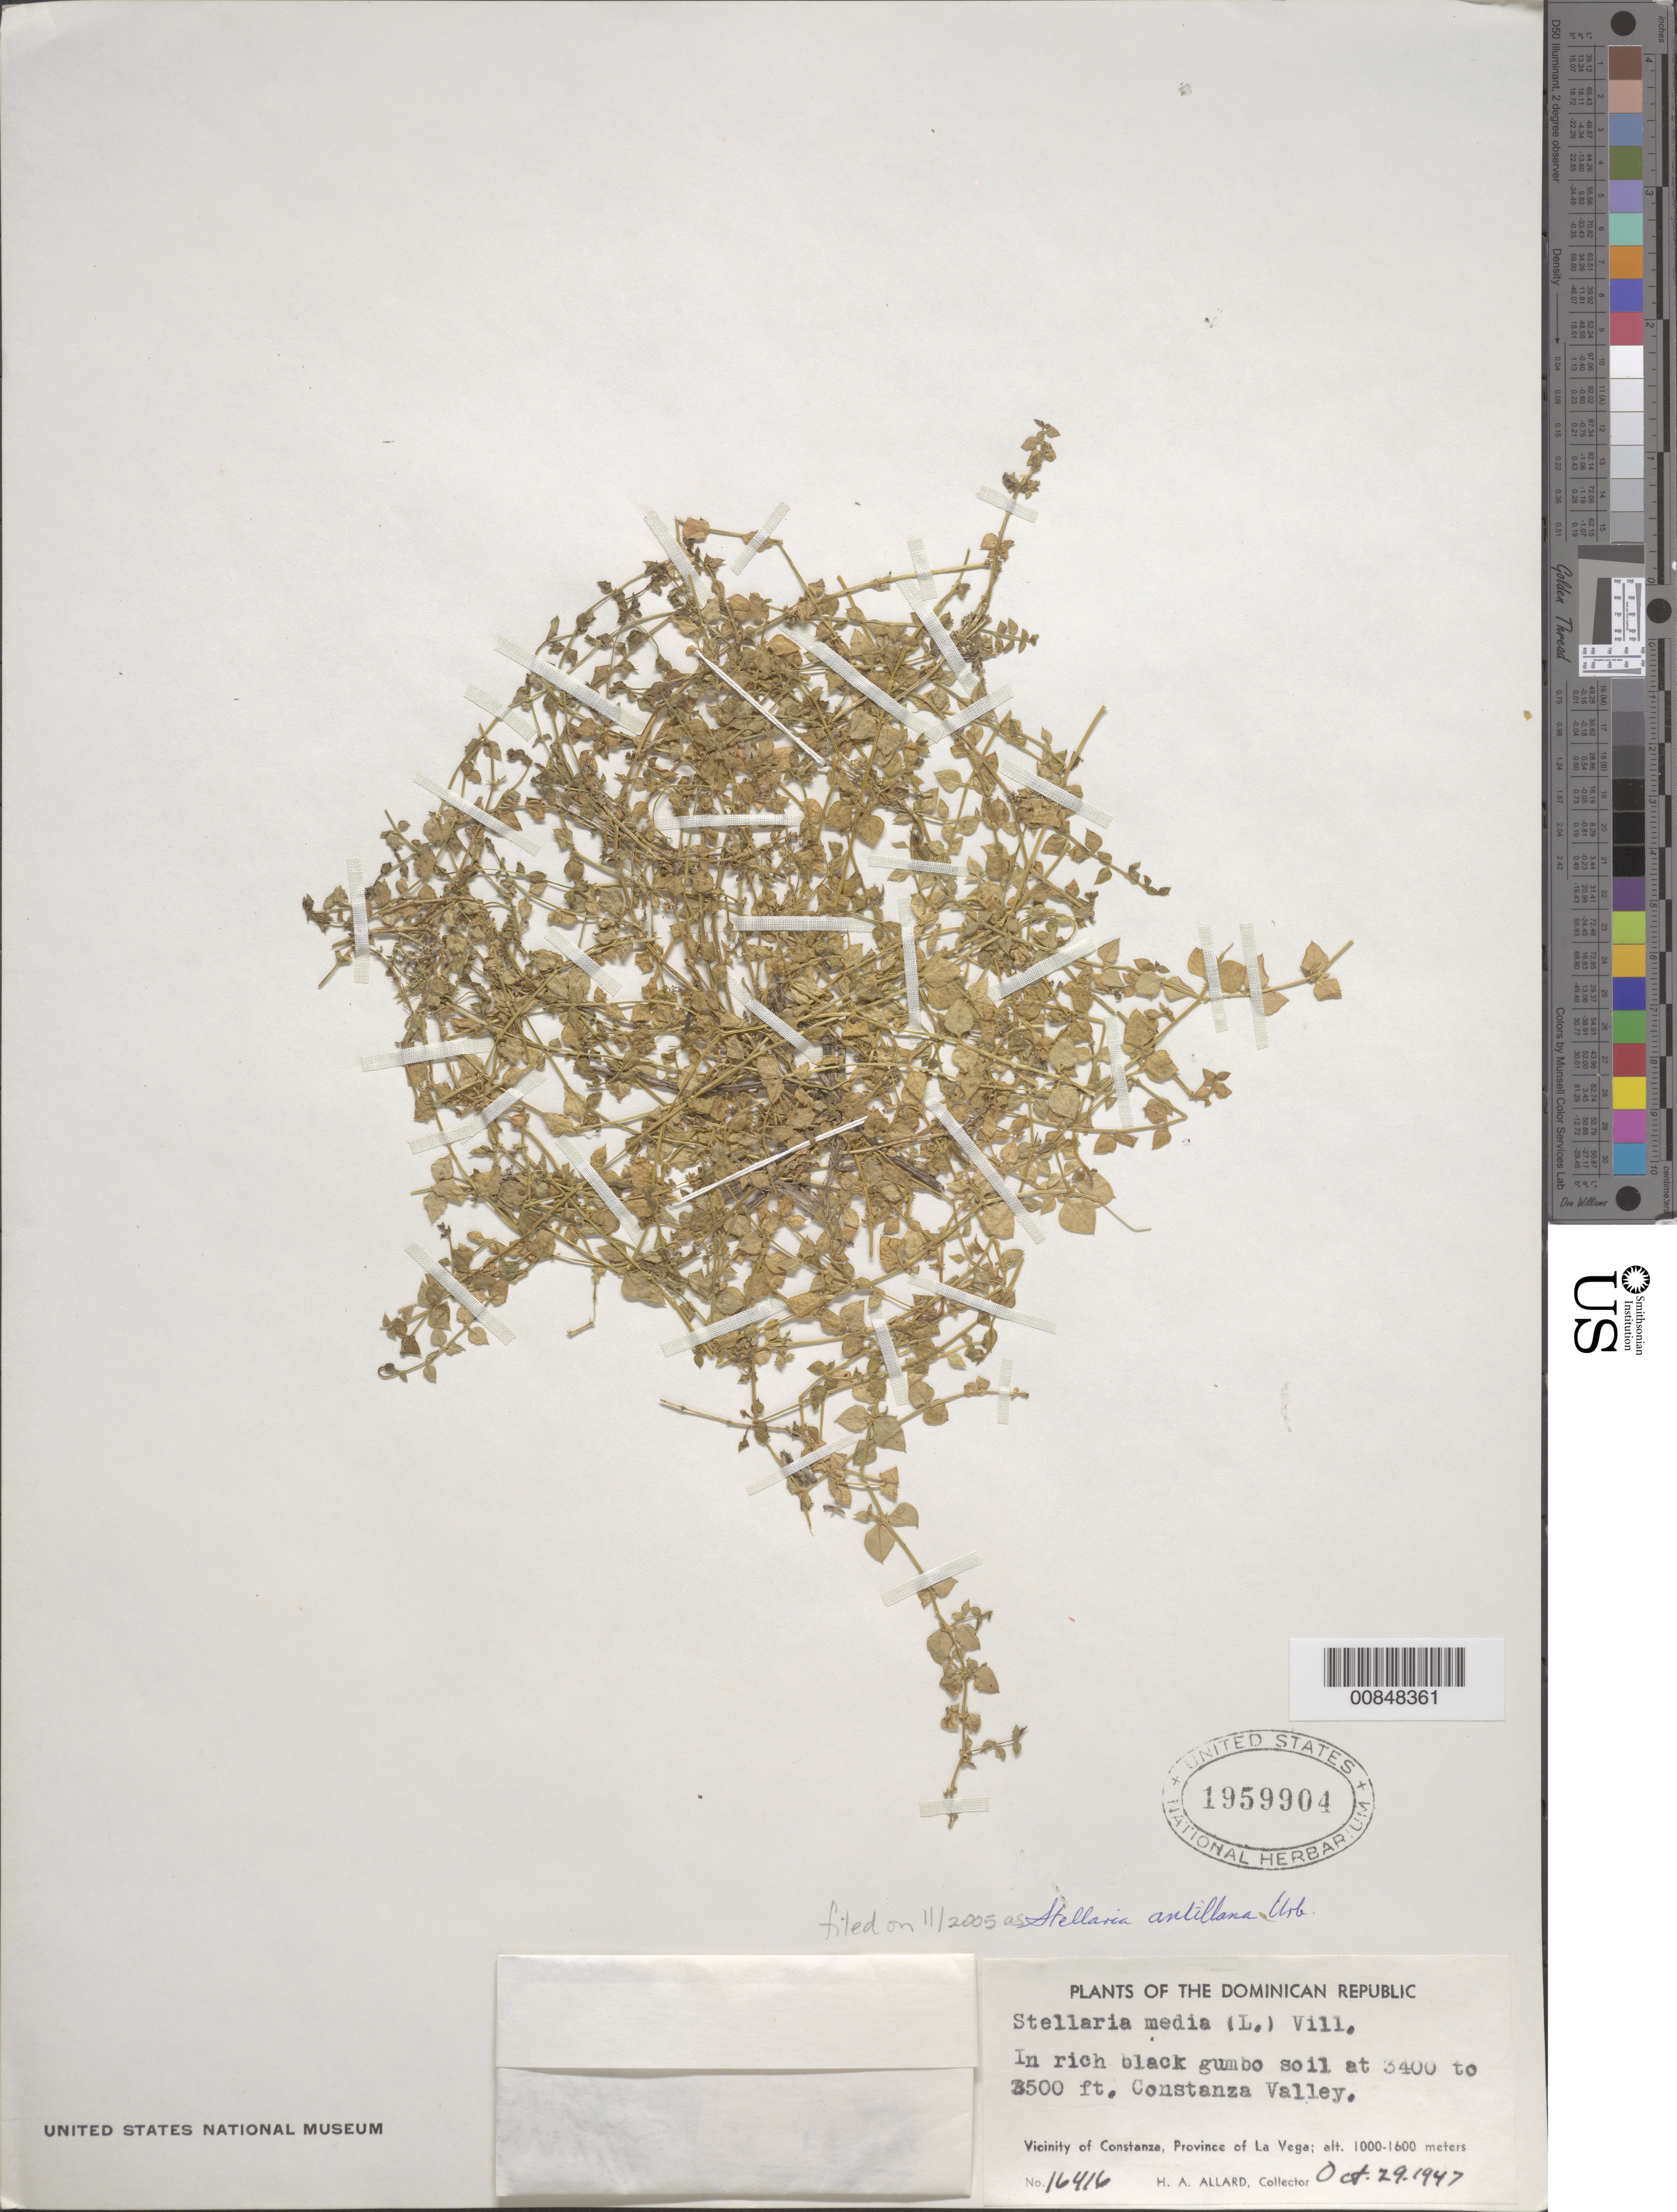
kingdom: Plantae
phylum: Tracheophyta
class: Magnoliopsida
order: Caryophyllales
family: Caryophyllaceae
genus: Stellaria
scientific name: Stellaria antillana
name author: Urb.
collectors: H. A. Allard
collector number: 16416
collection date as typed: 29 Oct 1947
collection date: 1947-10-29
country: Dominican Republic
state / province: La Vega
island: Hispaniola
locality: Vicinity of Constanza. Constanza Valley.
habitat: In rich black gumbo soil.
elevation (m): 1036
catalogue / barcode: US 1959904